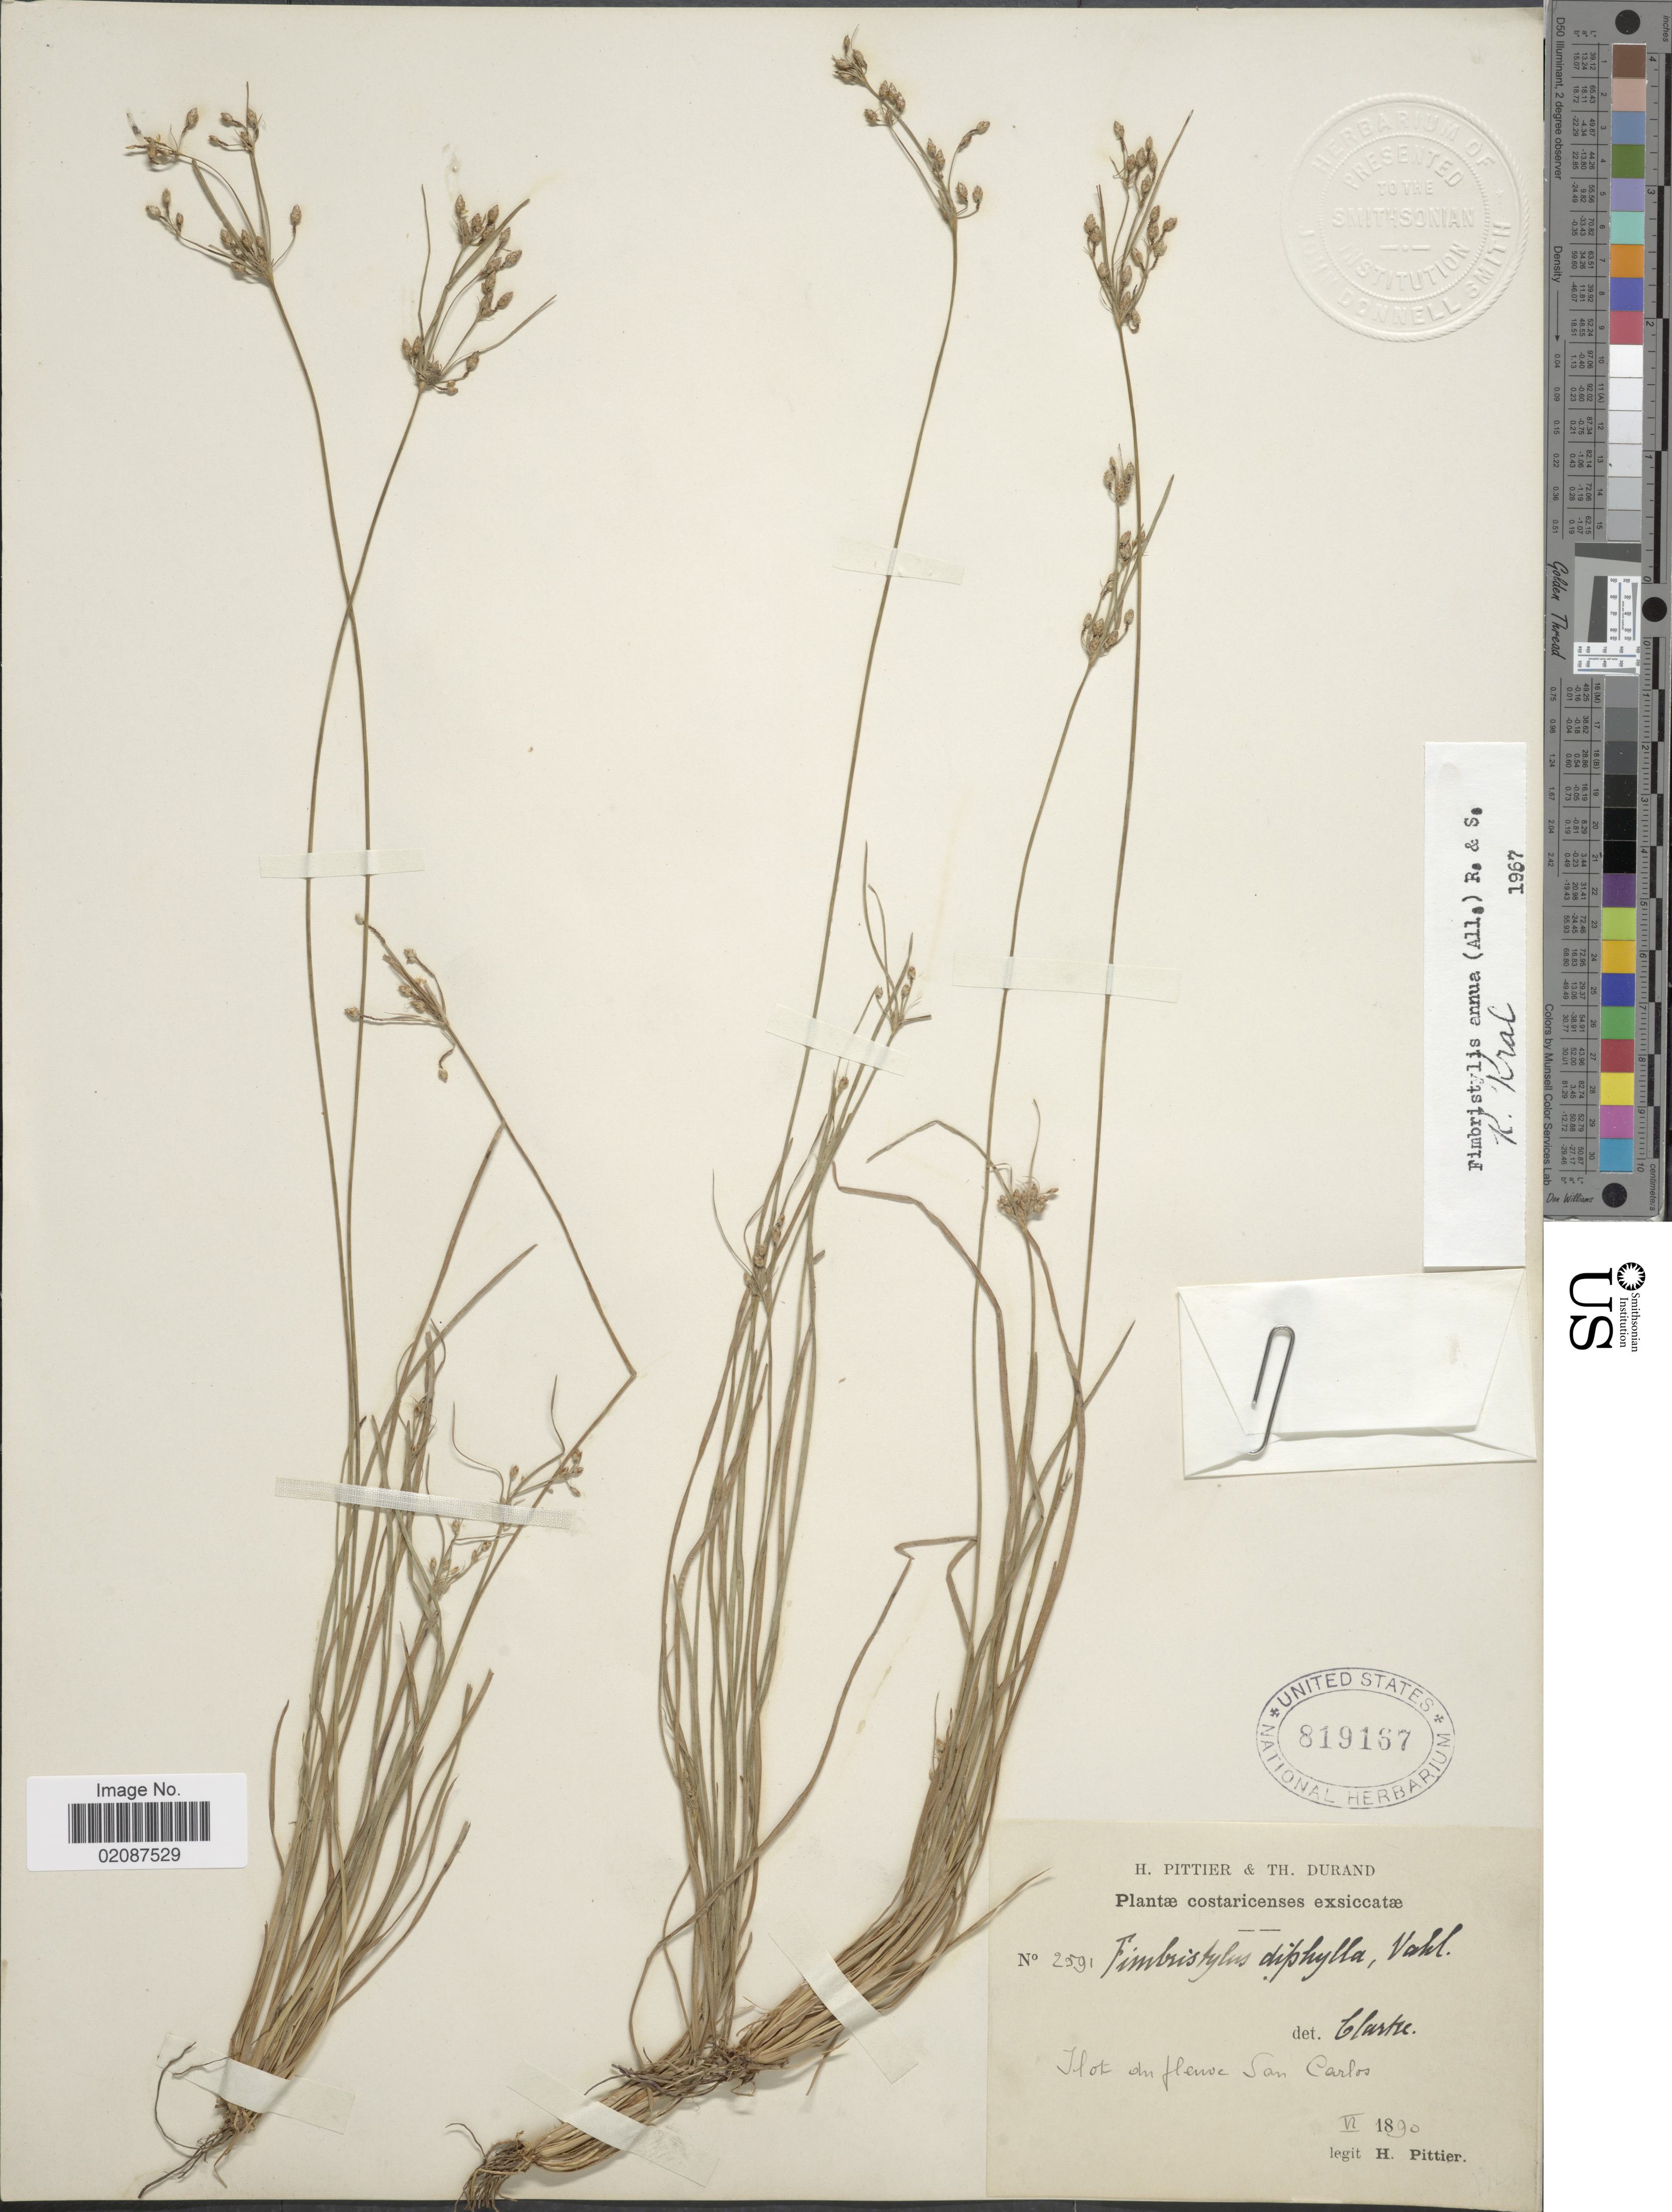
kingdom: Plantae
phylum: Tracheophyta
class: Liliopsida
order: Poales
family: Cyperaceae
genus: Fimbristylis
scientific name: Fimbristylis annua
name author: (All.) Roem. & Schult.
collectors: H. F. Pittier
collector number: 2591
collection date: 1890-06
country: Costa Rica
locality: Îlot du fleuve San Carlos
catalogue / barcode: US 819167